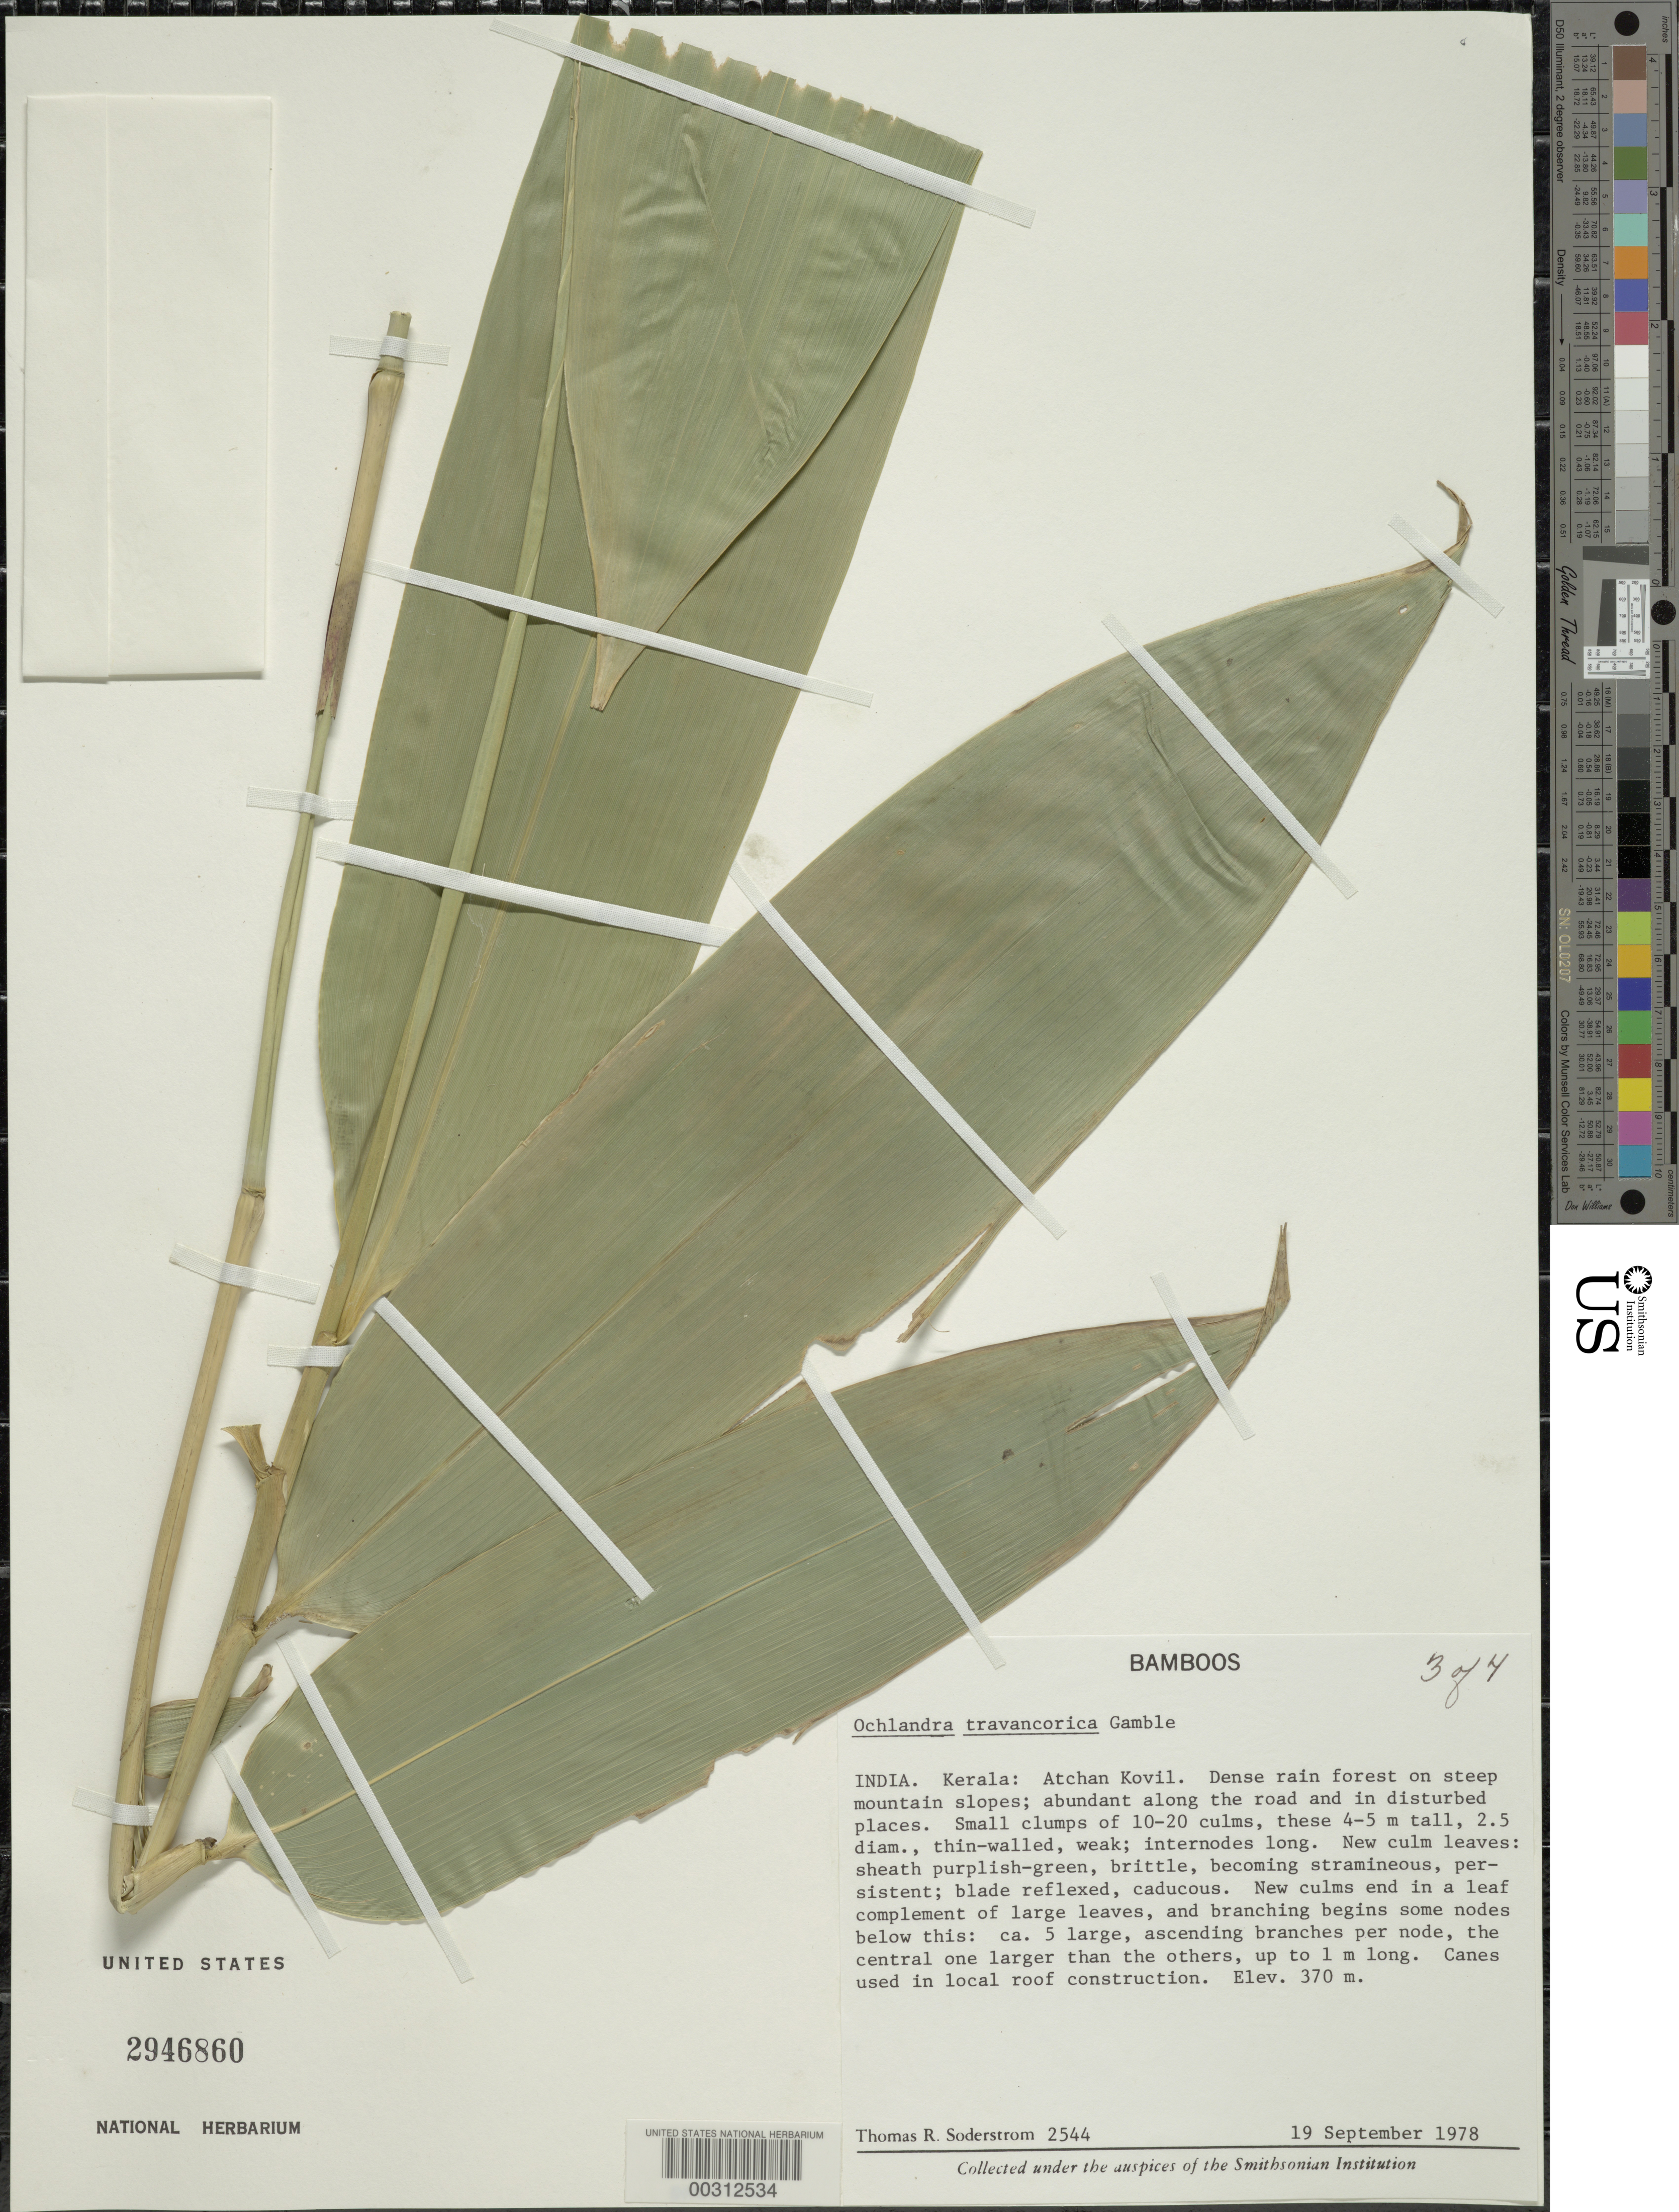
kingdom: Plantae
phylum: Tracheophyta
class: Liliopsida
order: Poales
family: Poaceae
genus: Ochlandra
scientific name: Ochlandra travancorica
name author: (Bedd.) Benth. ex Gamble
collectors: T. R. Soderstrom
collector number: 2544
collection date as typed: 19 Sep 1978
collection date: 1978-09-19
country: India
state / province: Kerala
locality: Atchan kovil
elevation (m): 370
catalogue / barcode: US 2946860